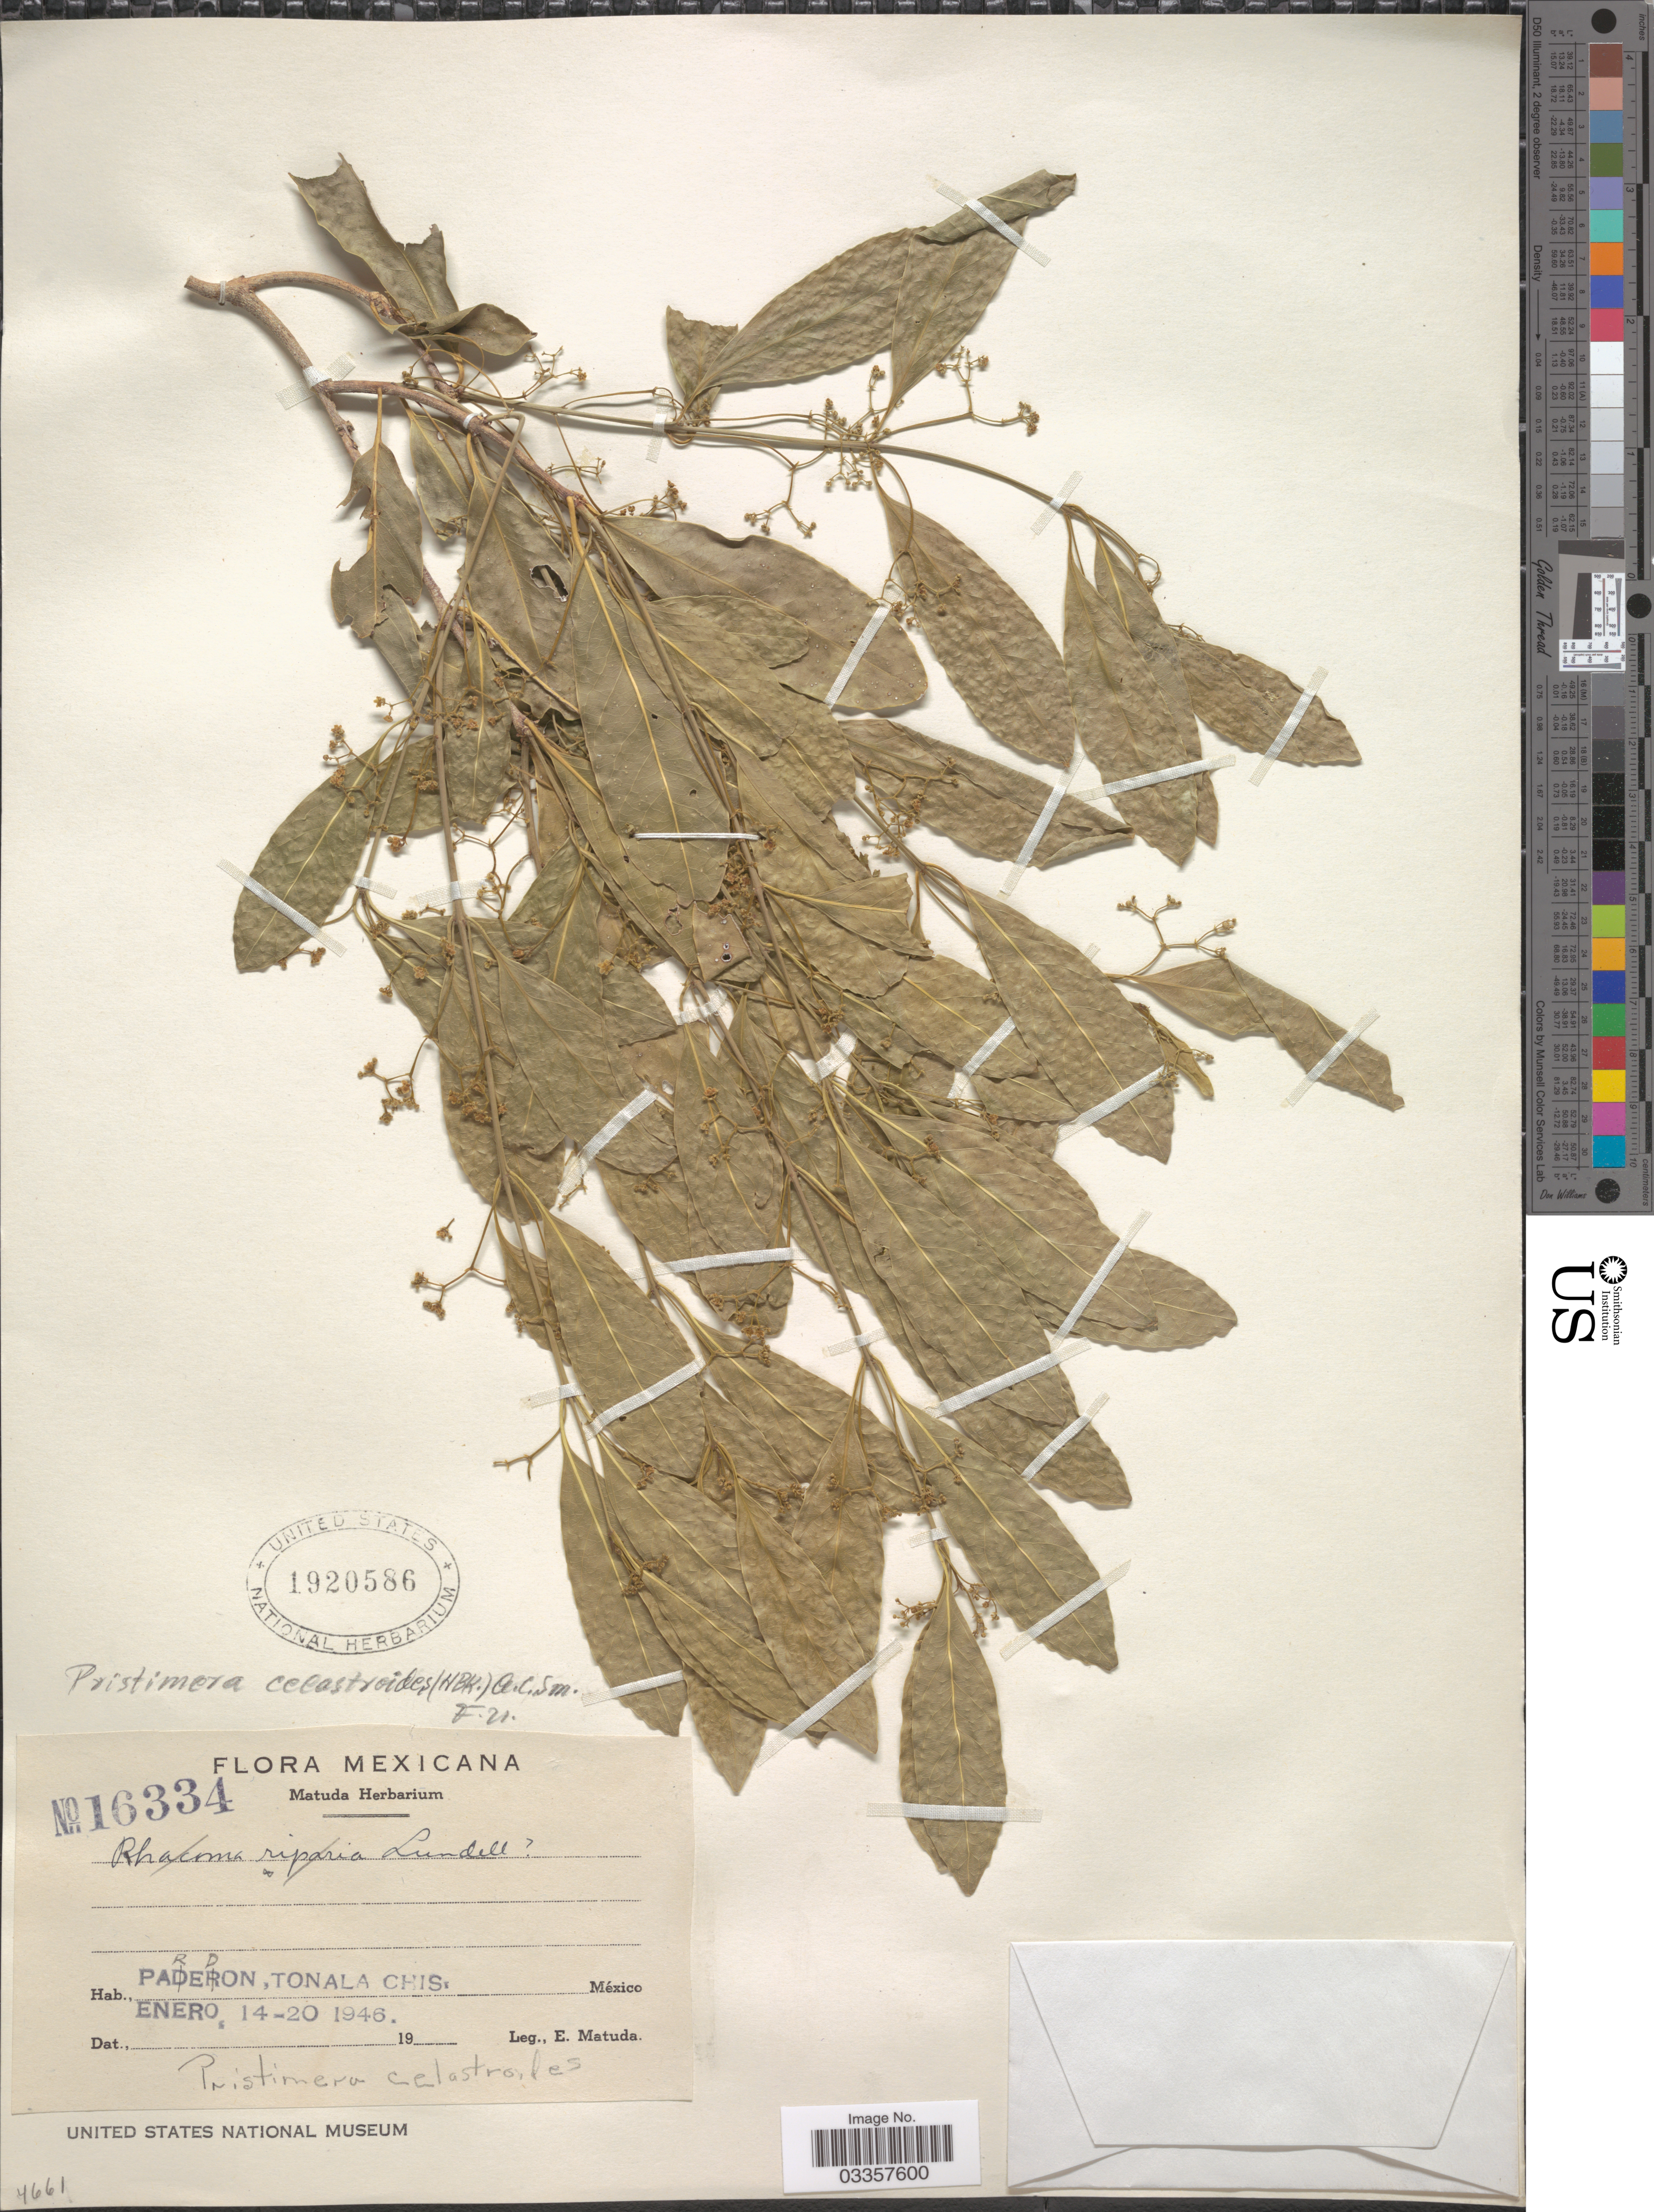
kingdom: Plantae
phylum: Tracheophyta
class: Magnoliopsida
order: Celastrales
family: Celastraceae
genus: Pristimera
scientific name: Pristimera celastroides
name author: (Kunth) A.C. Sm.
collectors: E. Matuda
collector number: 16334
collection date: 1946-01-14/1946-01-20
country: Mexico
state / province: Chiapas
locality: Paredon, Tonala.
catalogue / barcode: US 1920586